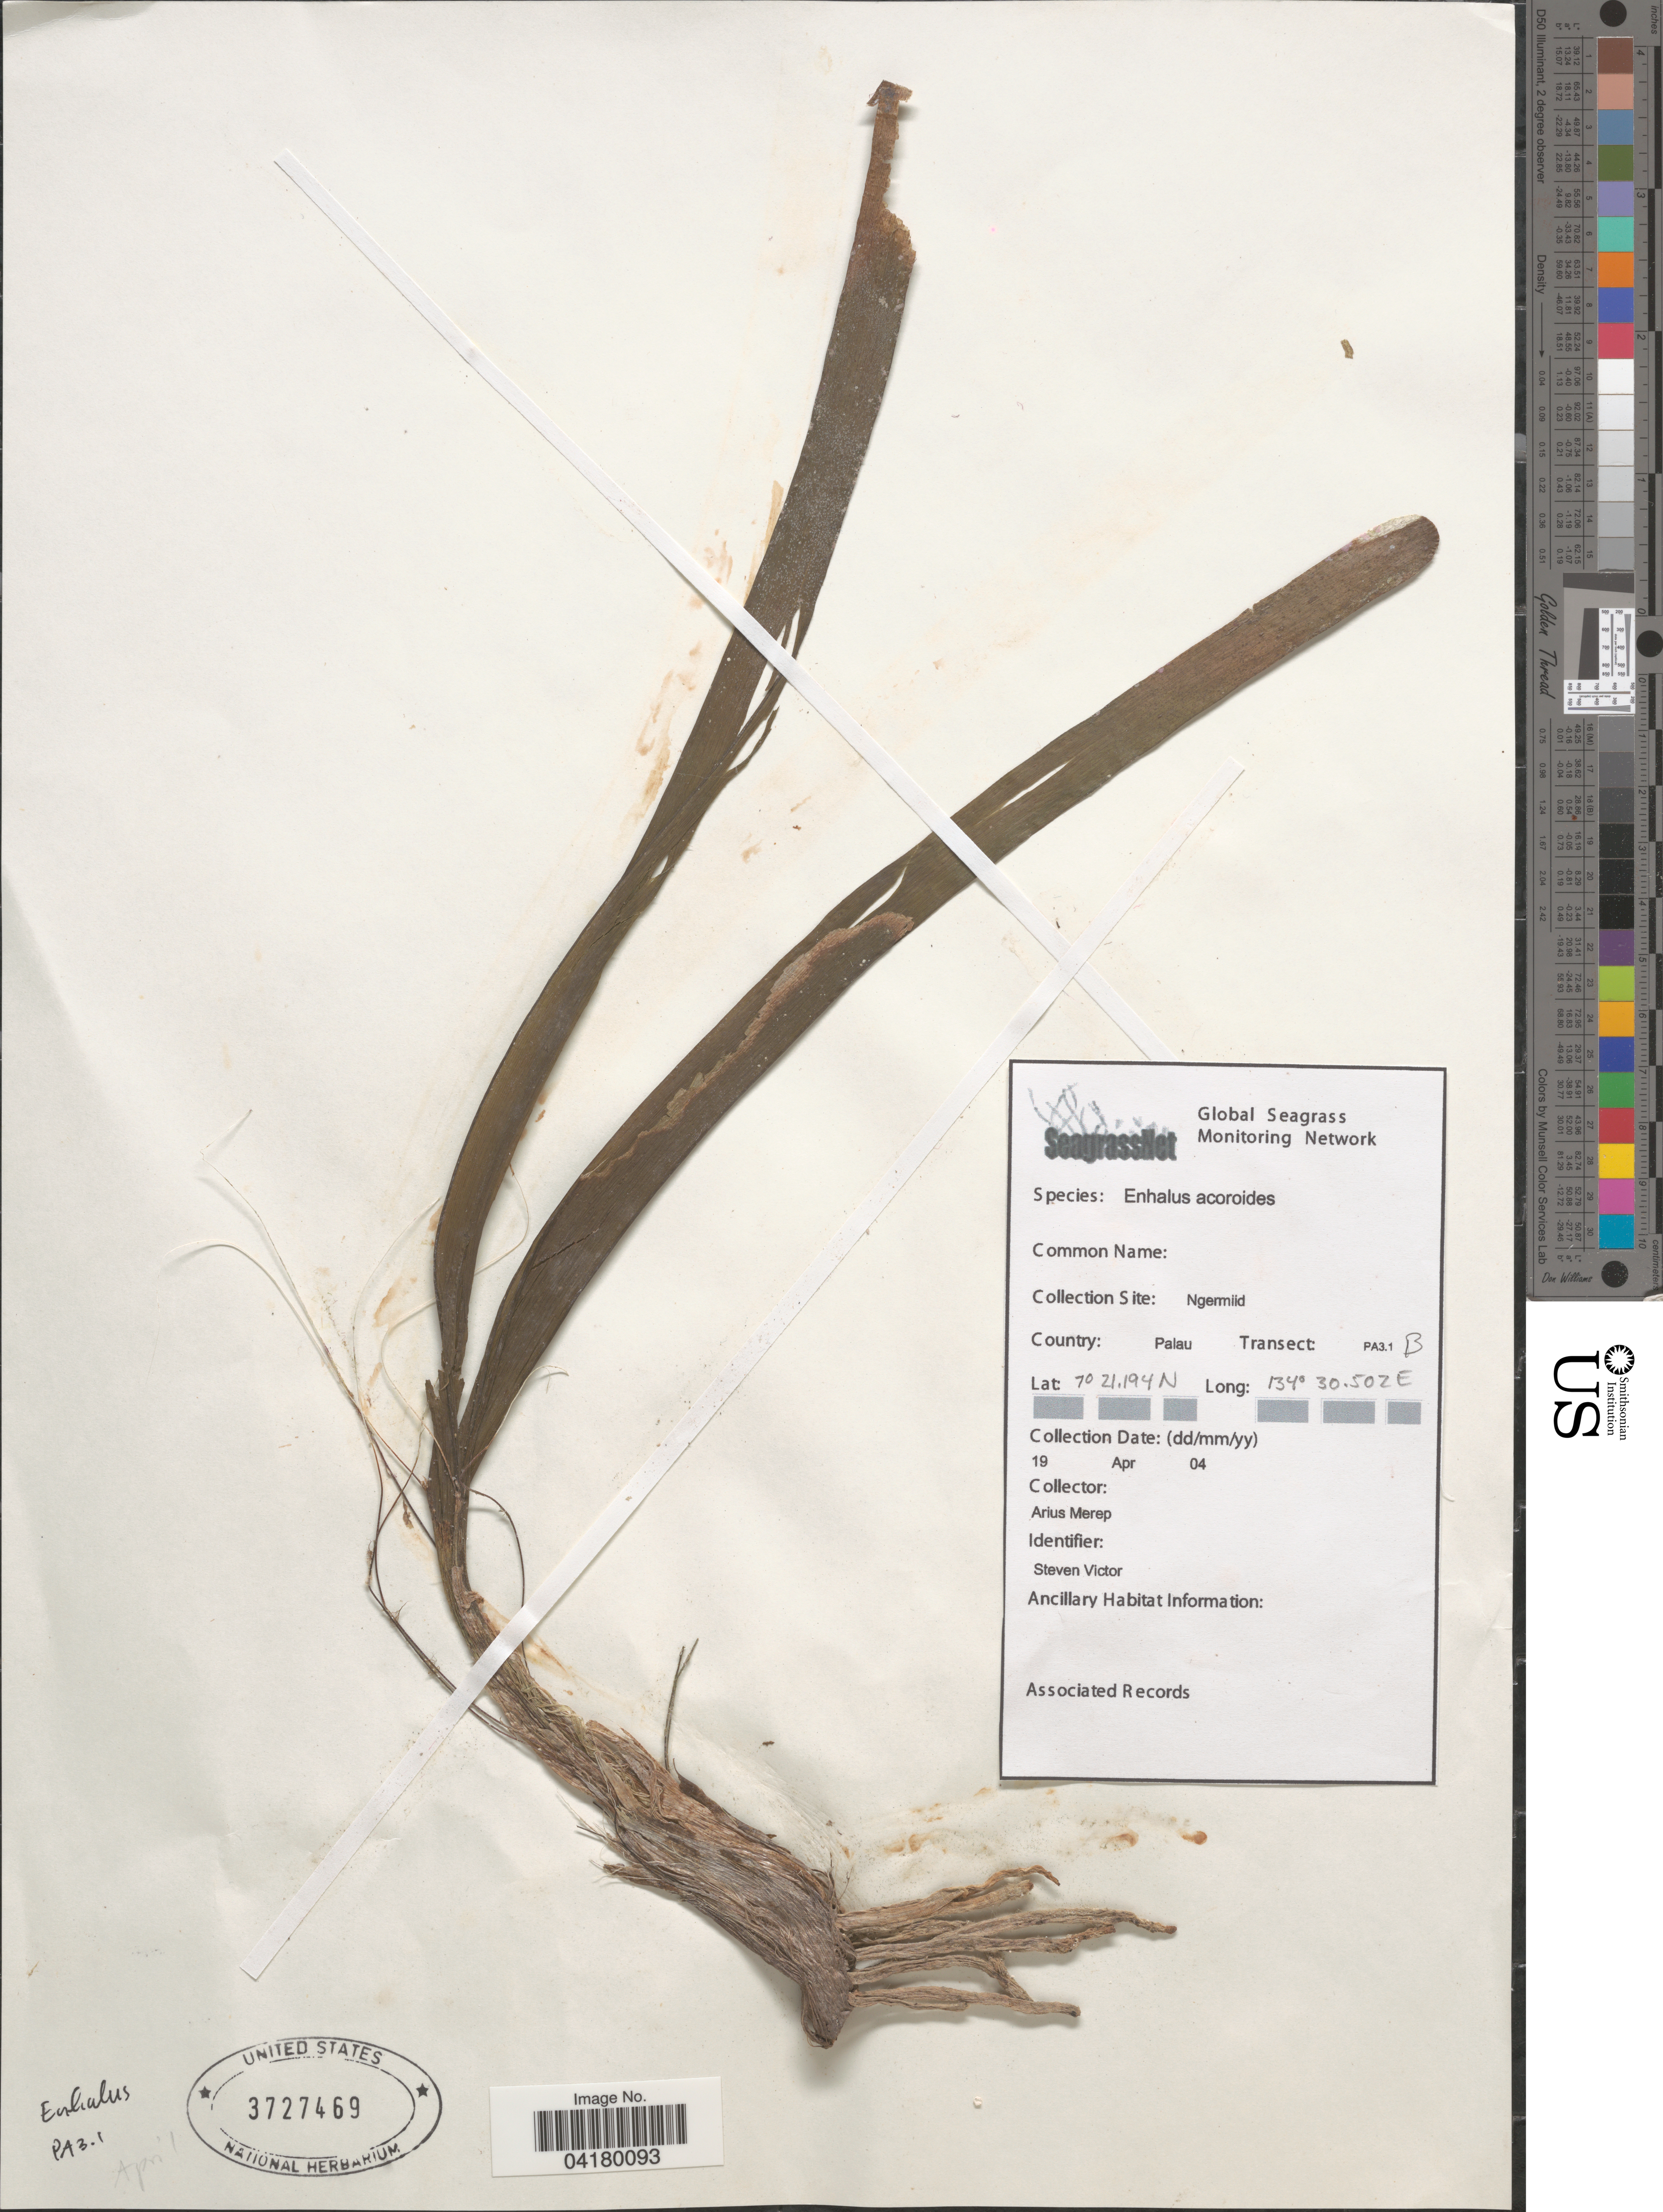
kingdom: Plantae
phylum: Tracheophyta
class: Liliopsida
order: Alismatales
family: Hydrocharitaceae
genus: Enhalus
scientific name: Enhalus acoroides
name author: (L. f.) Royle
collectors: A. Merep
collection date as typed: Transcribed d/m/y: 19/4/4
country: Palau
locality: Collection Site: Ngermiid. Country: Palau. Transect: PA3.1B.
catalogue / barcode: US 3727469